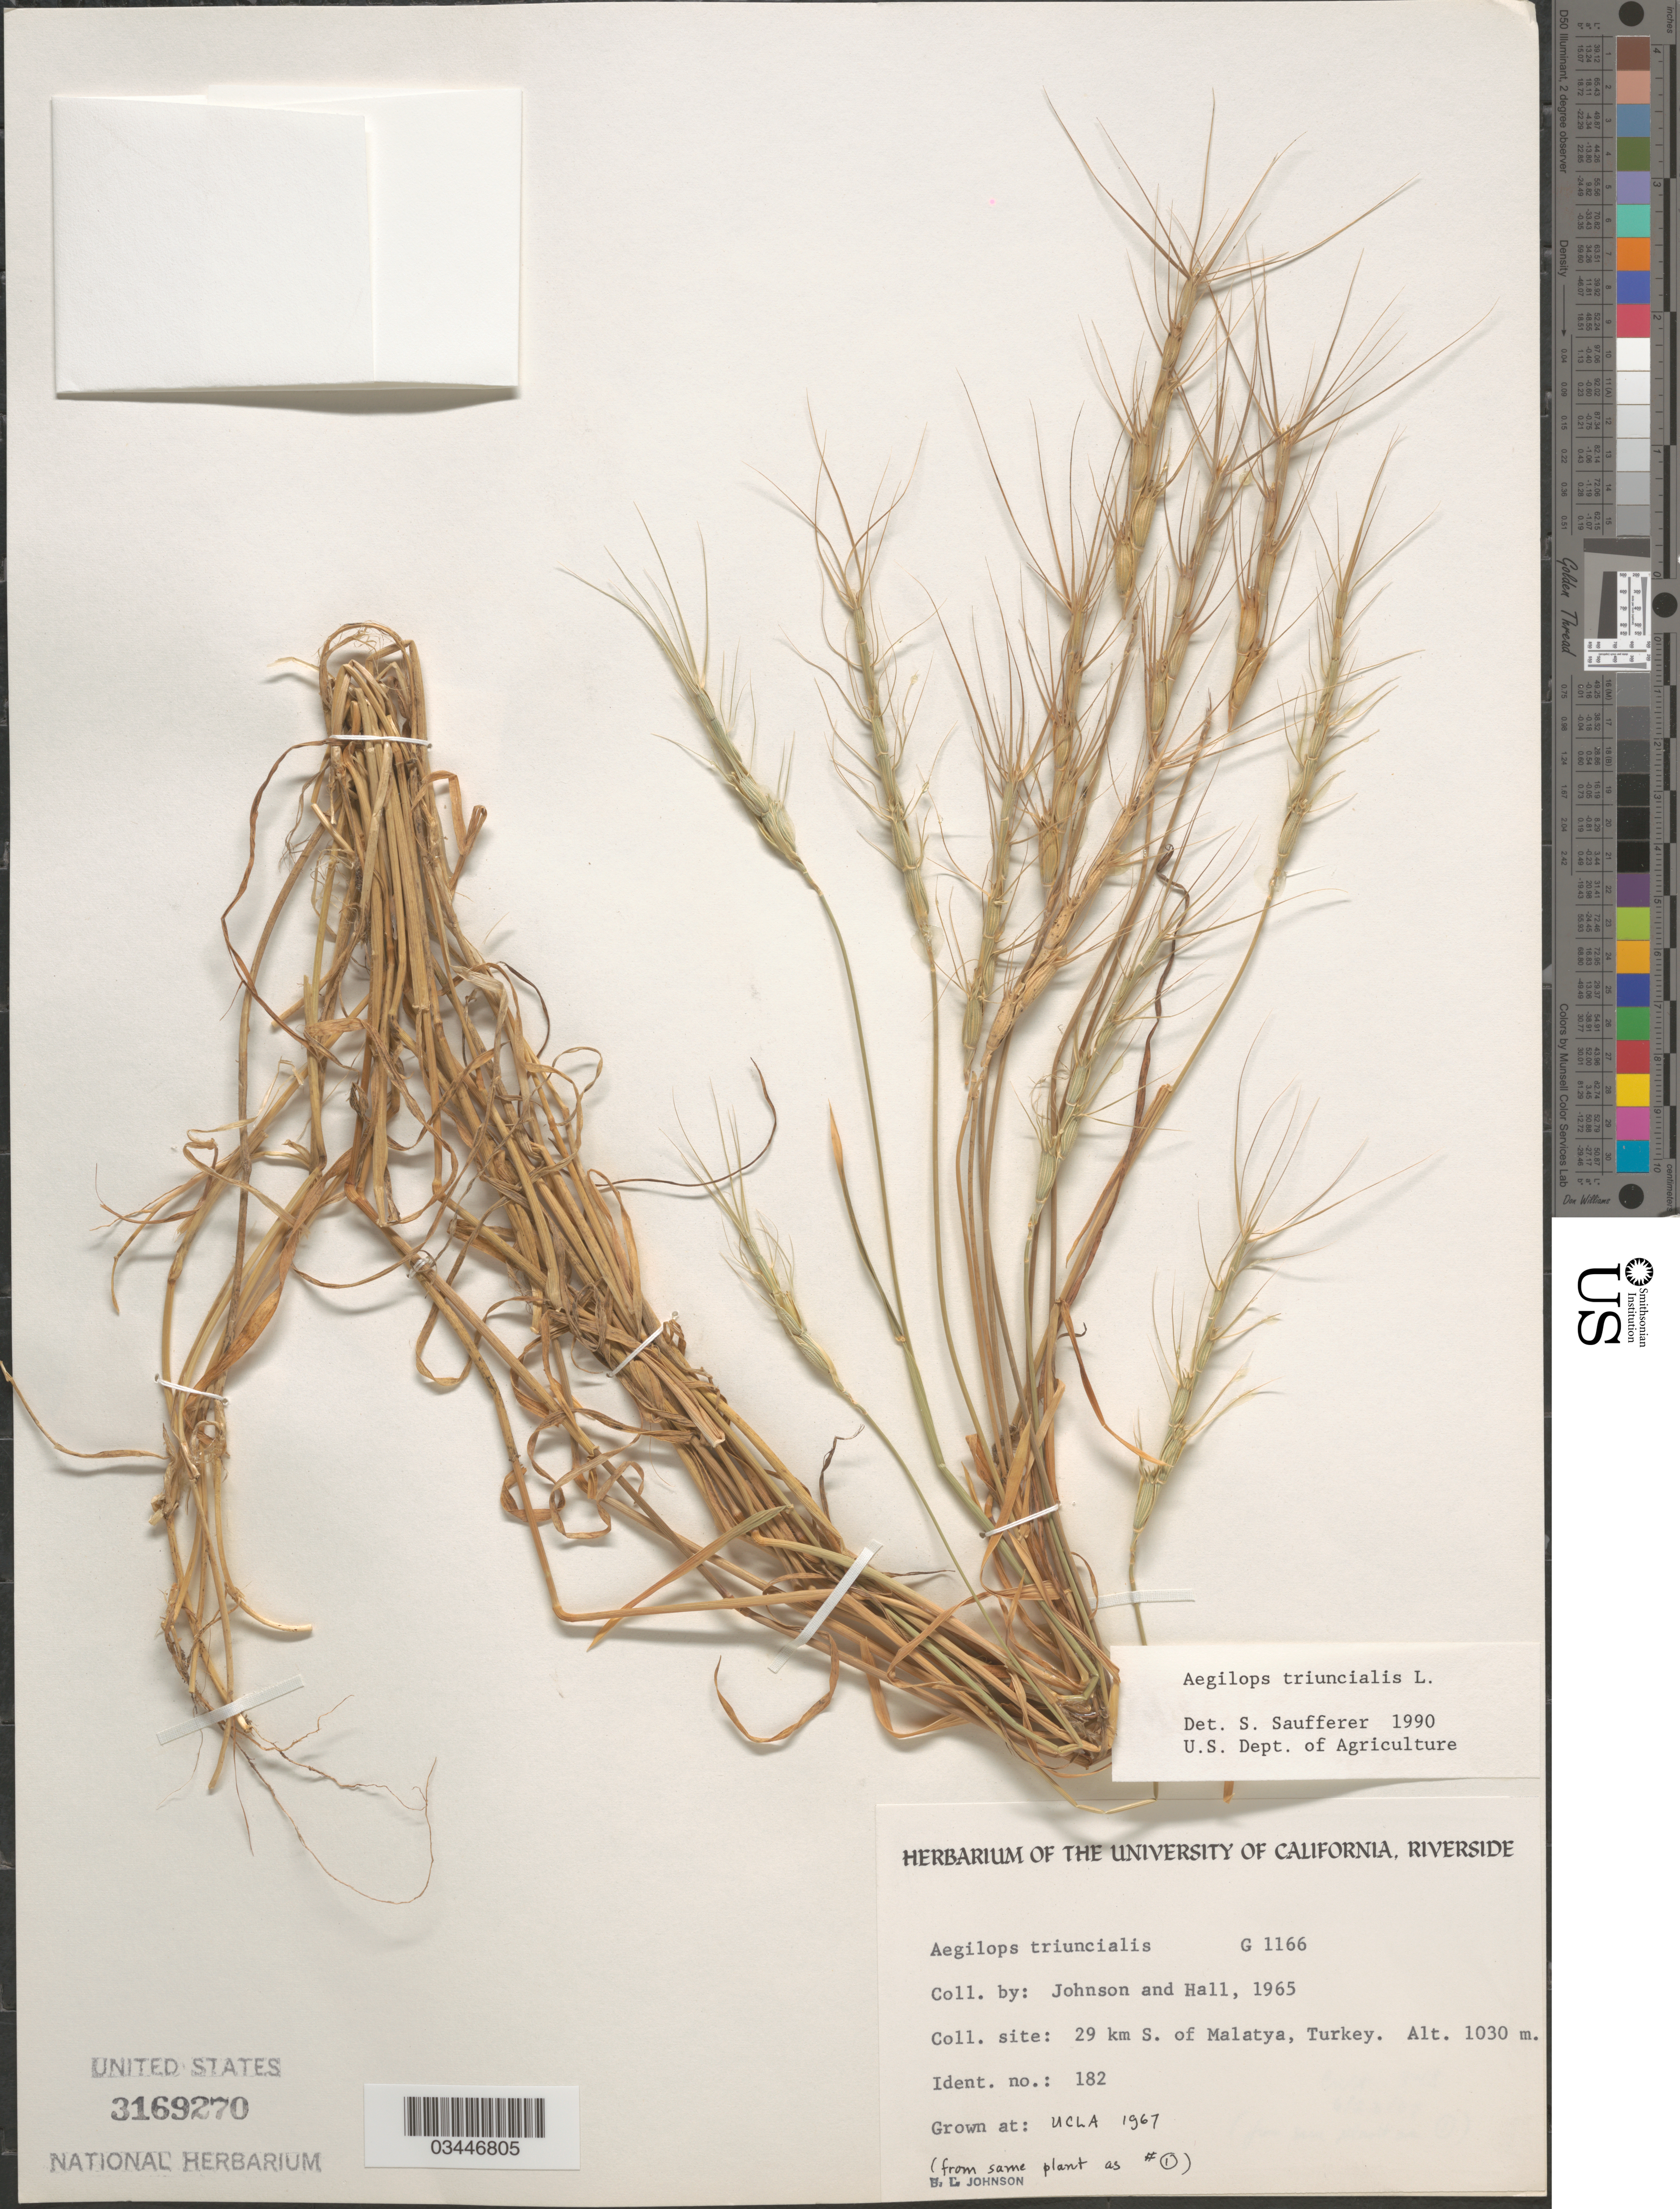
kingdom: Plantae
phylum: Tracheophyta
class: Liliopsida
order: Poales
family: Poaceae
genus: Aegilops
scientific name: Aegilops triuncialis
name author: L.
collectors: B. Johnson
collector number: G1166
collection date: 1967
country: United States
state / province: California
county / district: Los Angeles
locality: UCLA.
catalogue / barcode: US 3169270